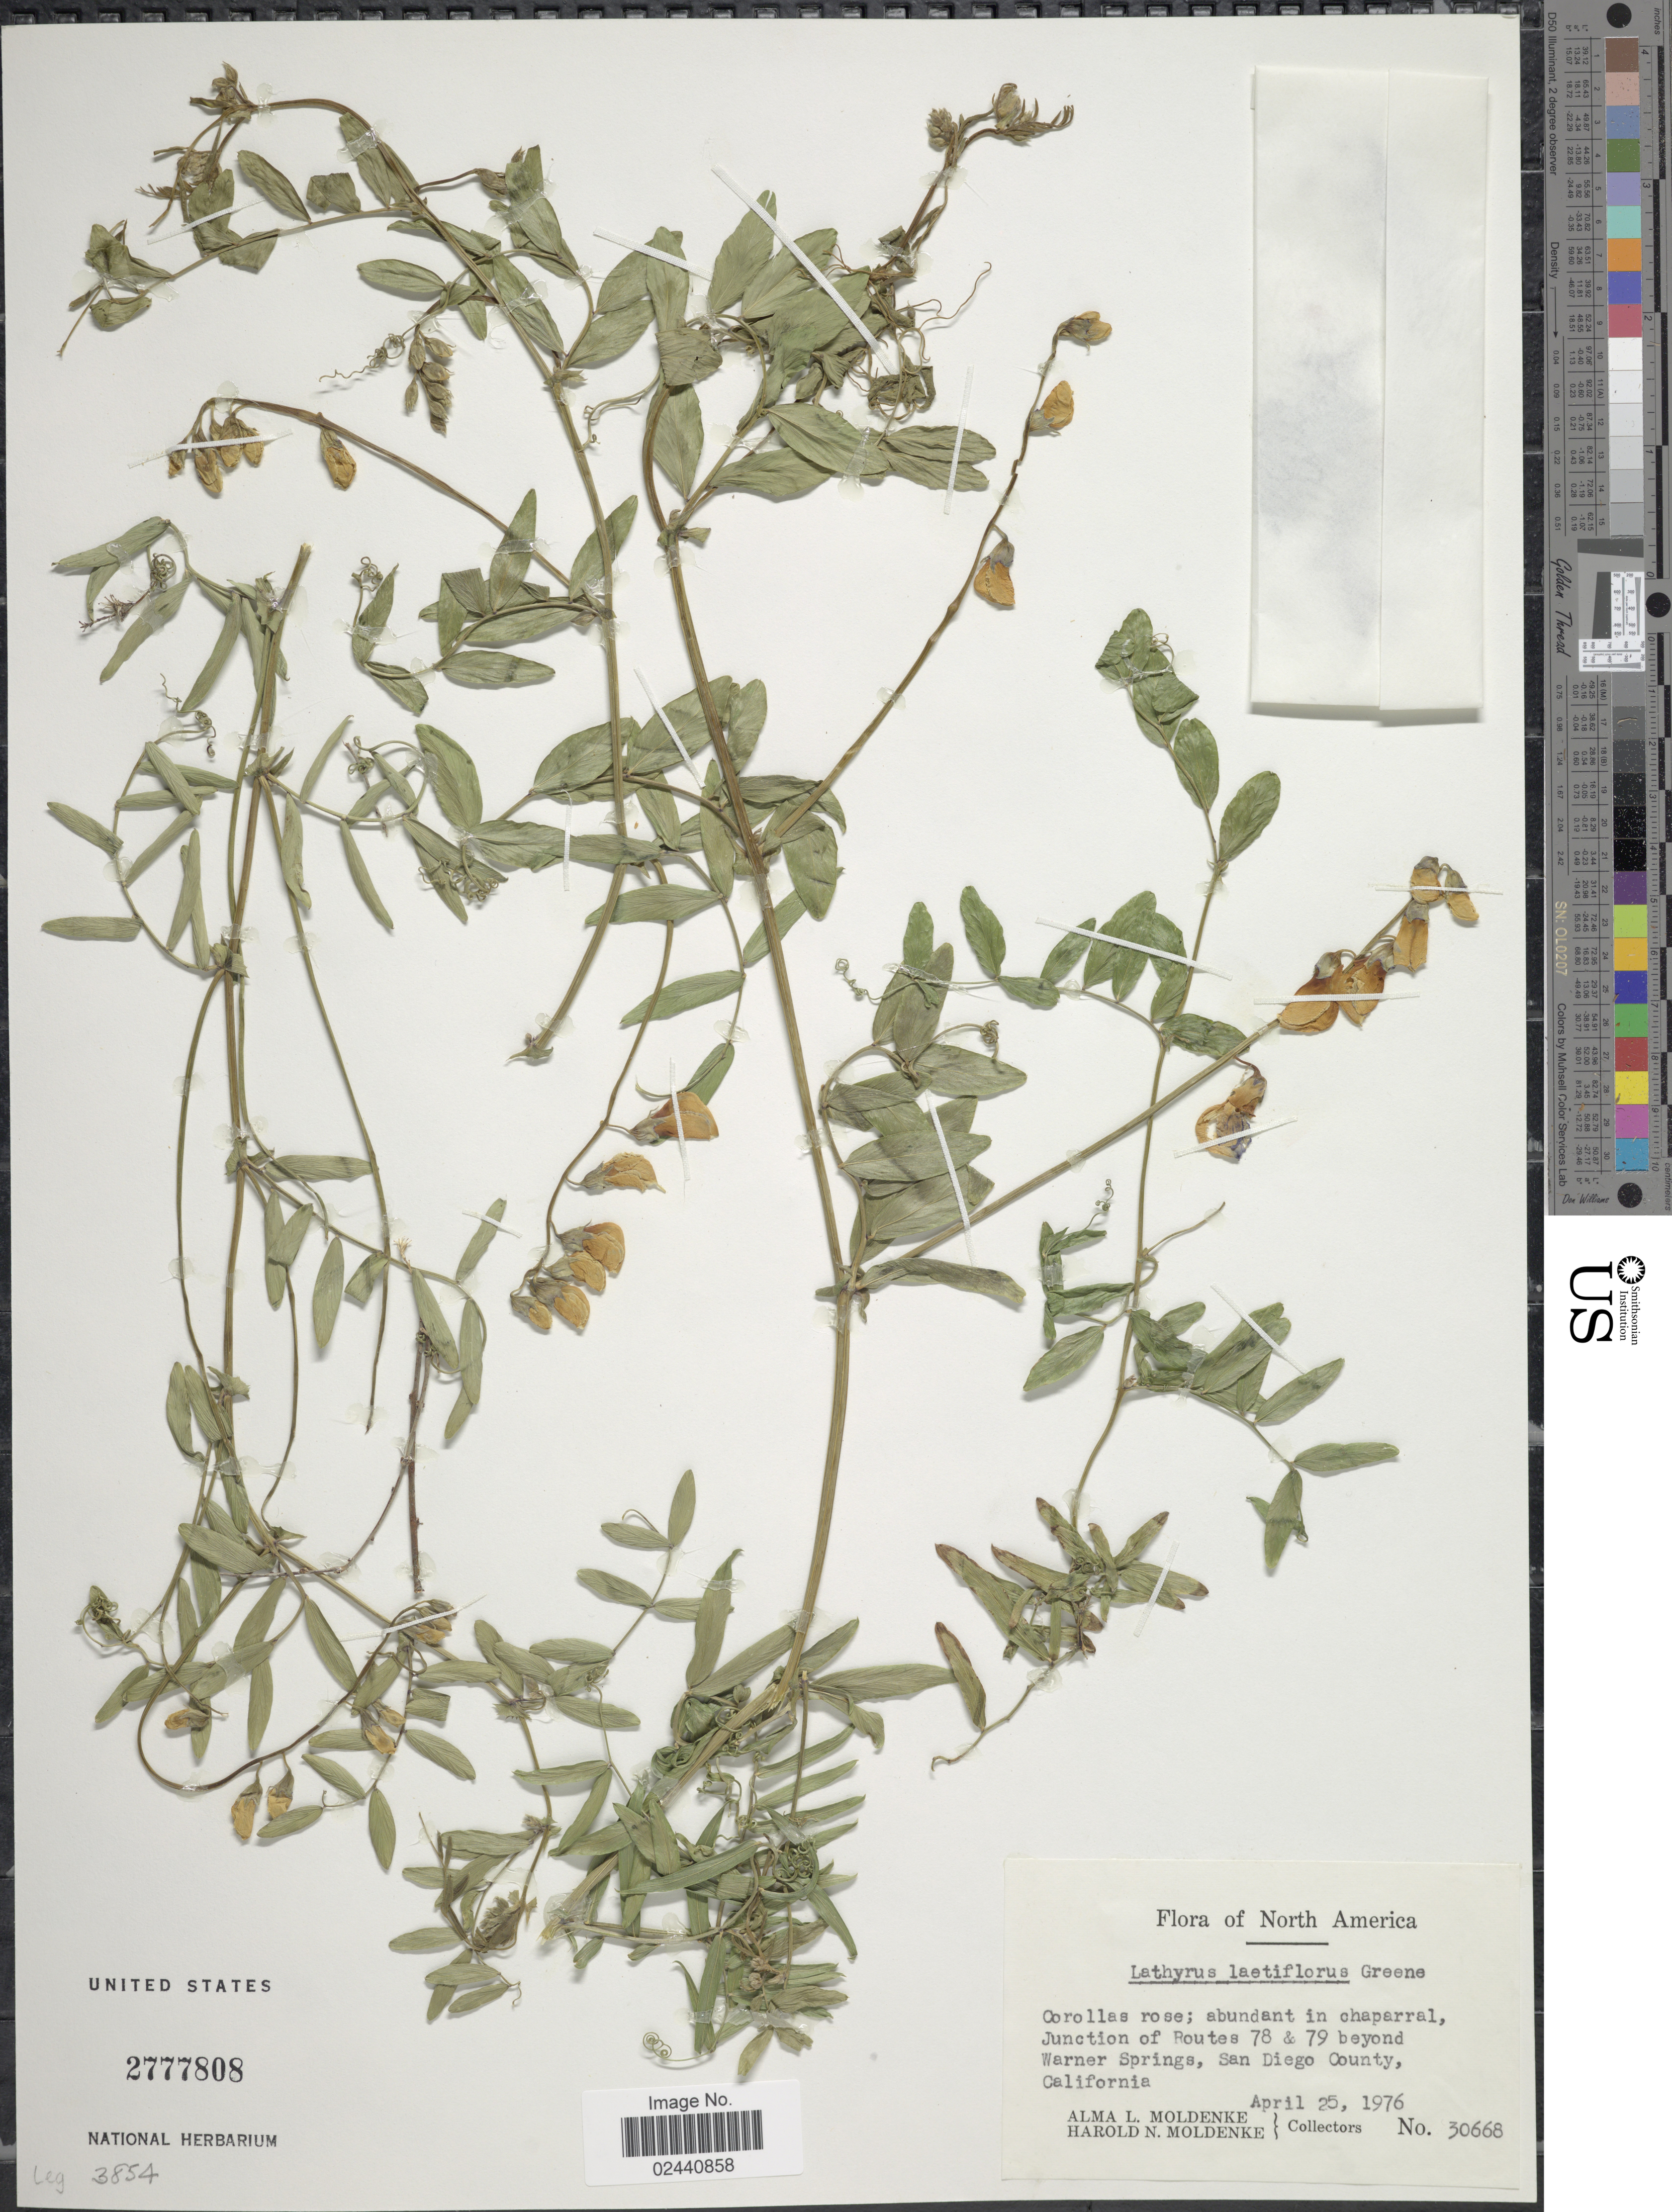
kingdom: Plantae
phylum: Tracheophyta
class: Magnoliopsida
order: Fabales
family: Fabaceae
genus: Lathyrus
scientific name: Lathyrus laetiflorus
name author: Greene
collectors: A. L. Moldenke & H. N. Moldenke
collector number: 30668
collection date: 1976-04-25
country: United States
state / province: California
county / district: San Diego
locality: Junction of Routes 78 & 79 beyond Warner Springs, San Diego County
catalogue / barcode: US 2777808